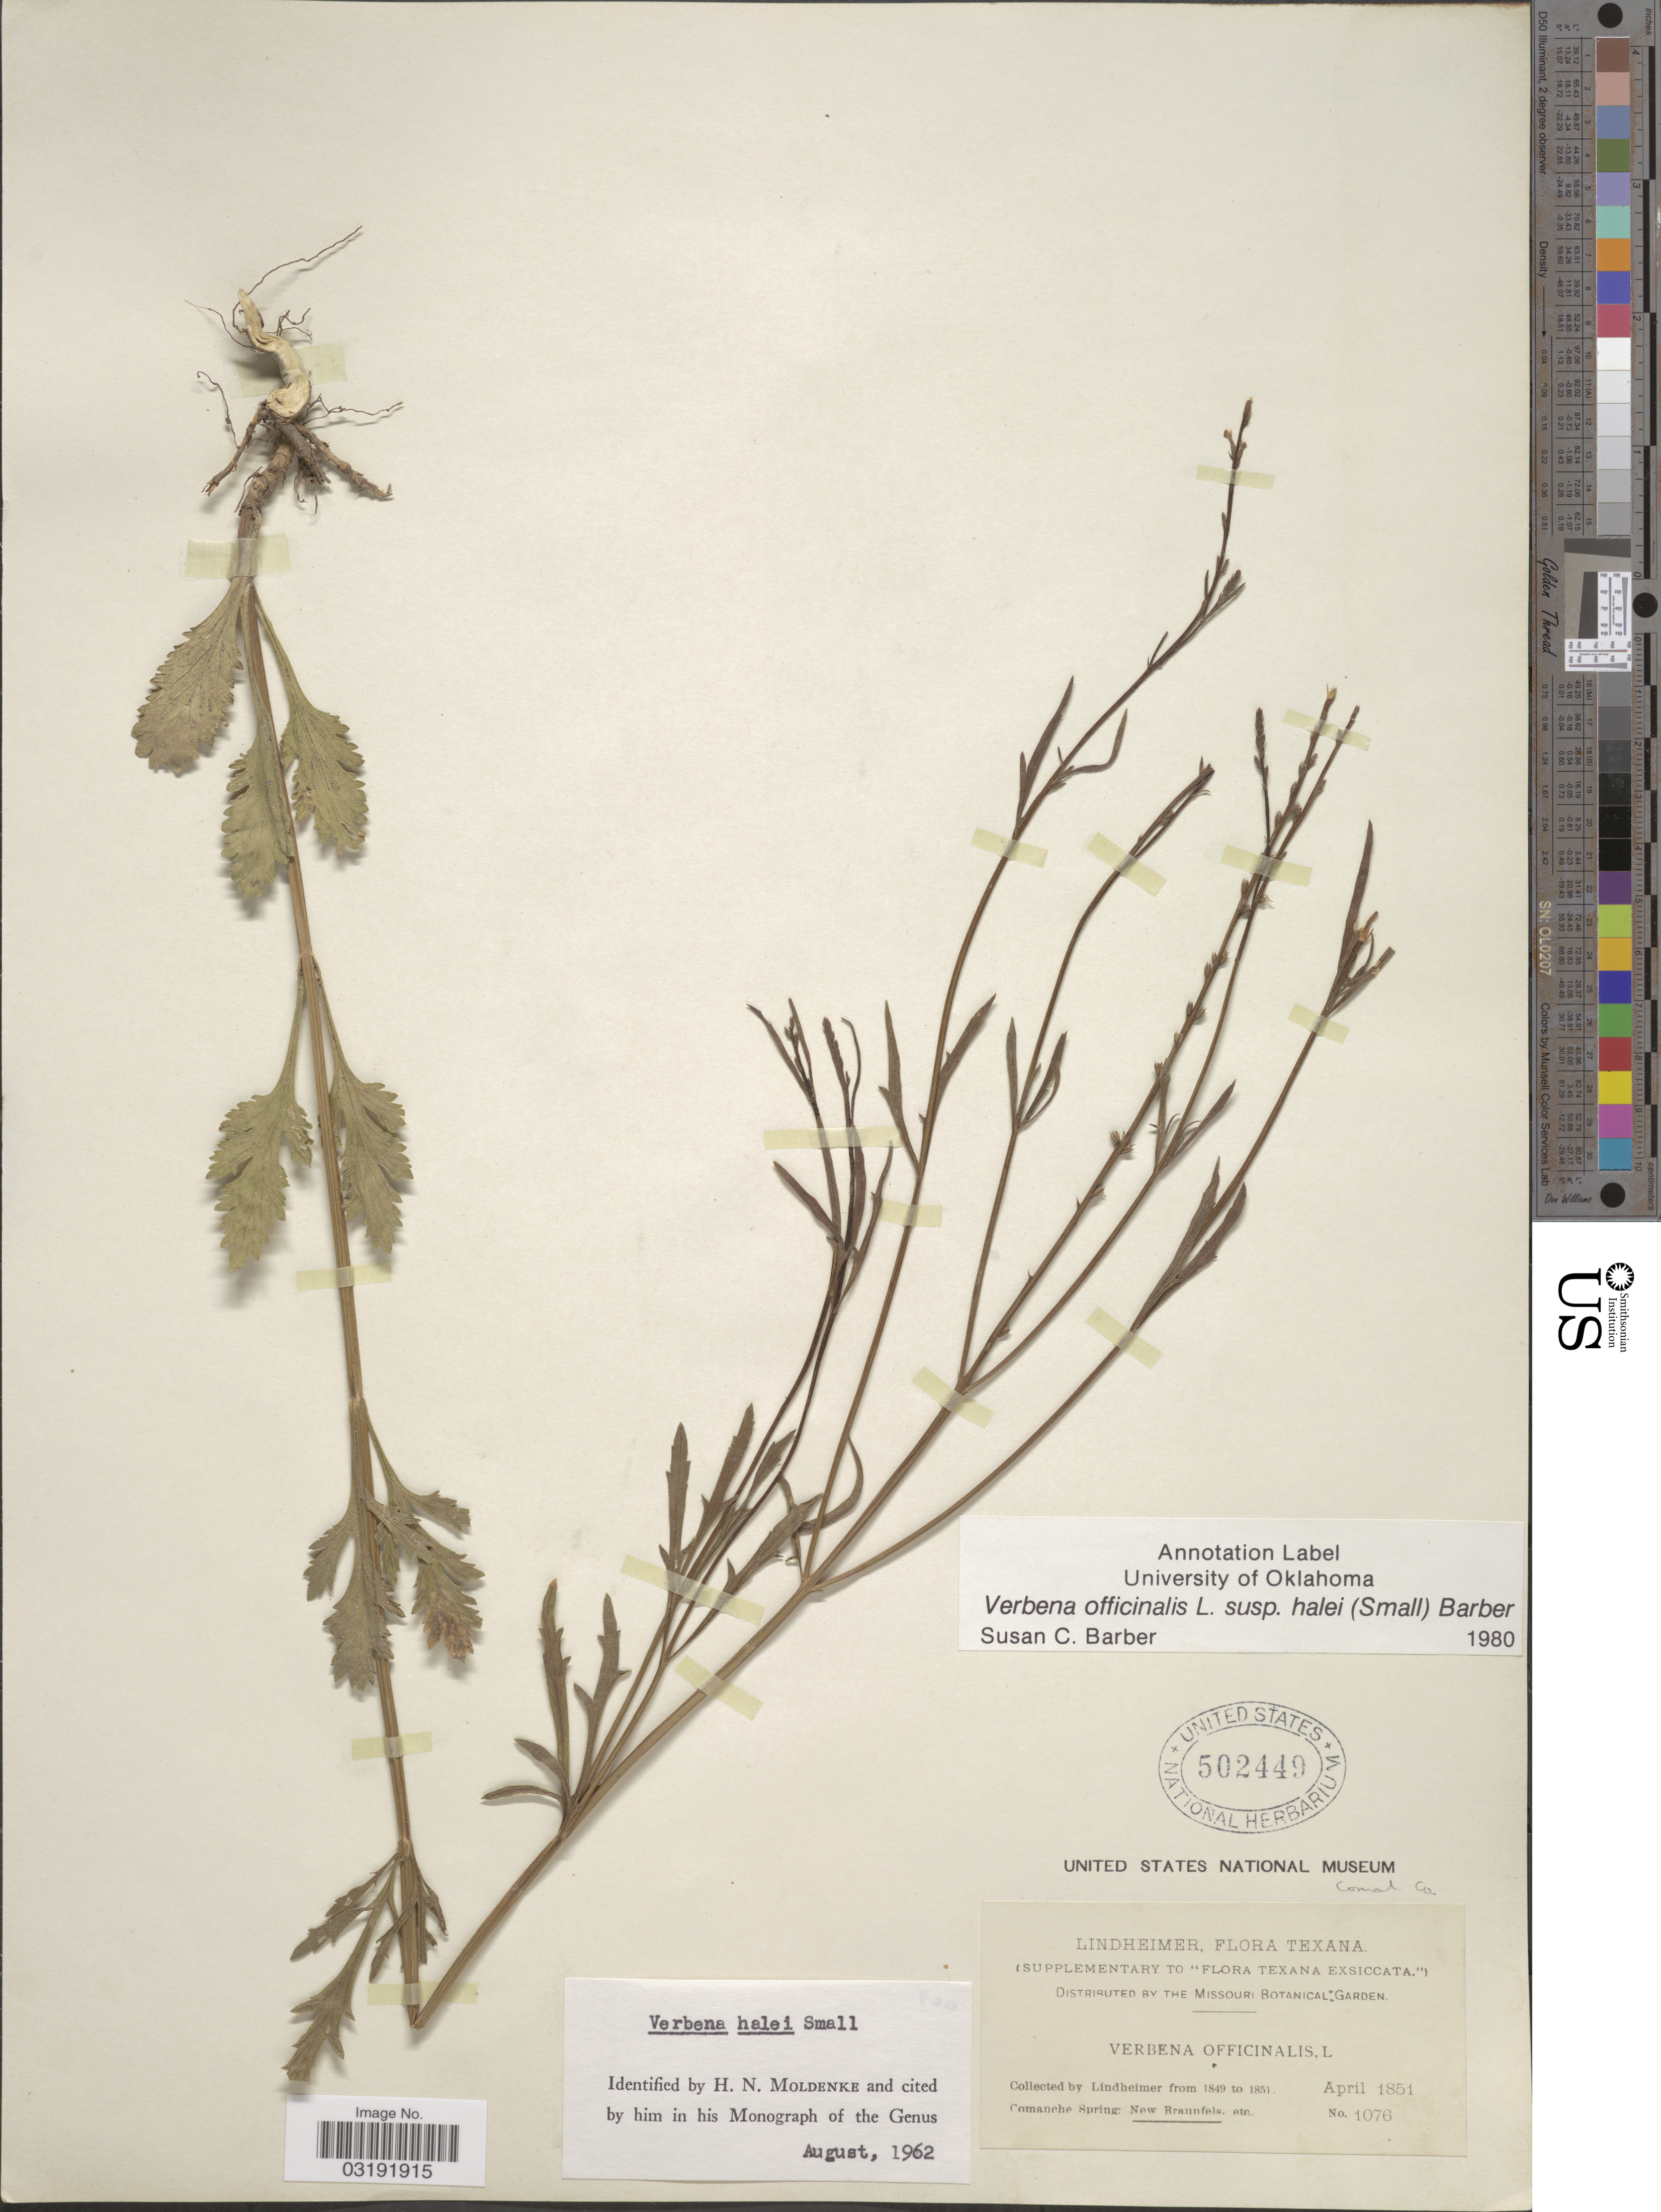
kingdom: Plantae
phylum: Tracheophyta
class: Magnoliopsida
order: Lamiales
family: Verbenaceae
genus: Verbena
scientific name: Verbena officinalis subsp. halei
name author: L.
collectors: -. Lindheimer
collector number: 1076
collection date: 1851-04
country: United States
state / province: Texas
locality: Comal Co. Comanche Spring: New Braunfels etc.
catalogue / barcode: US 502449